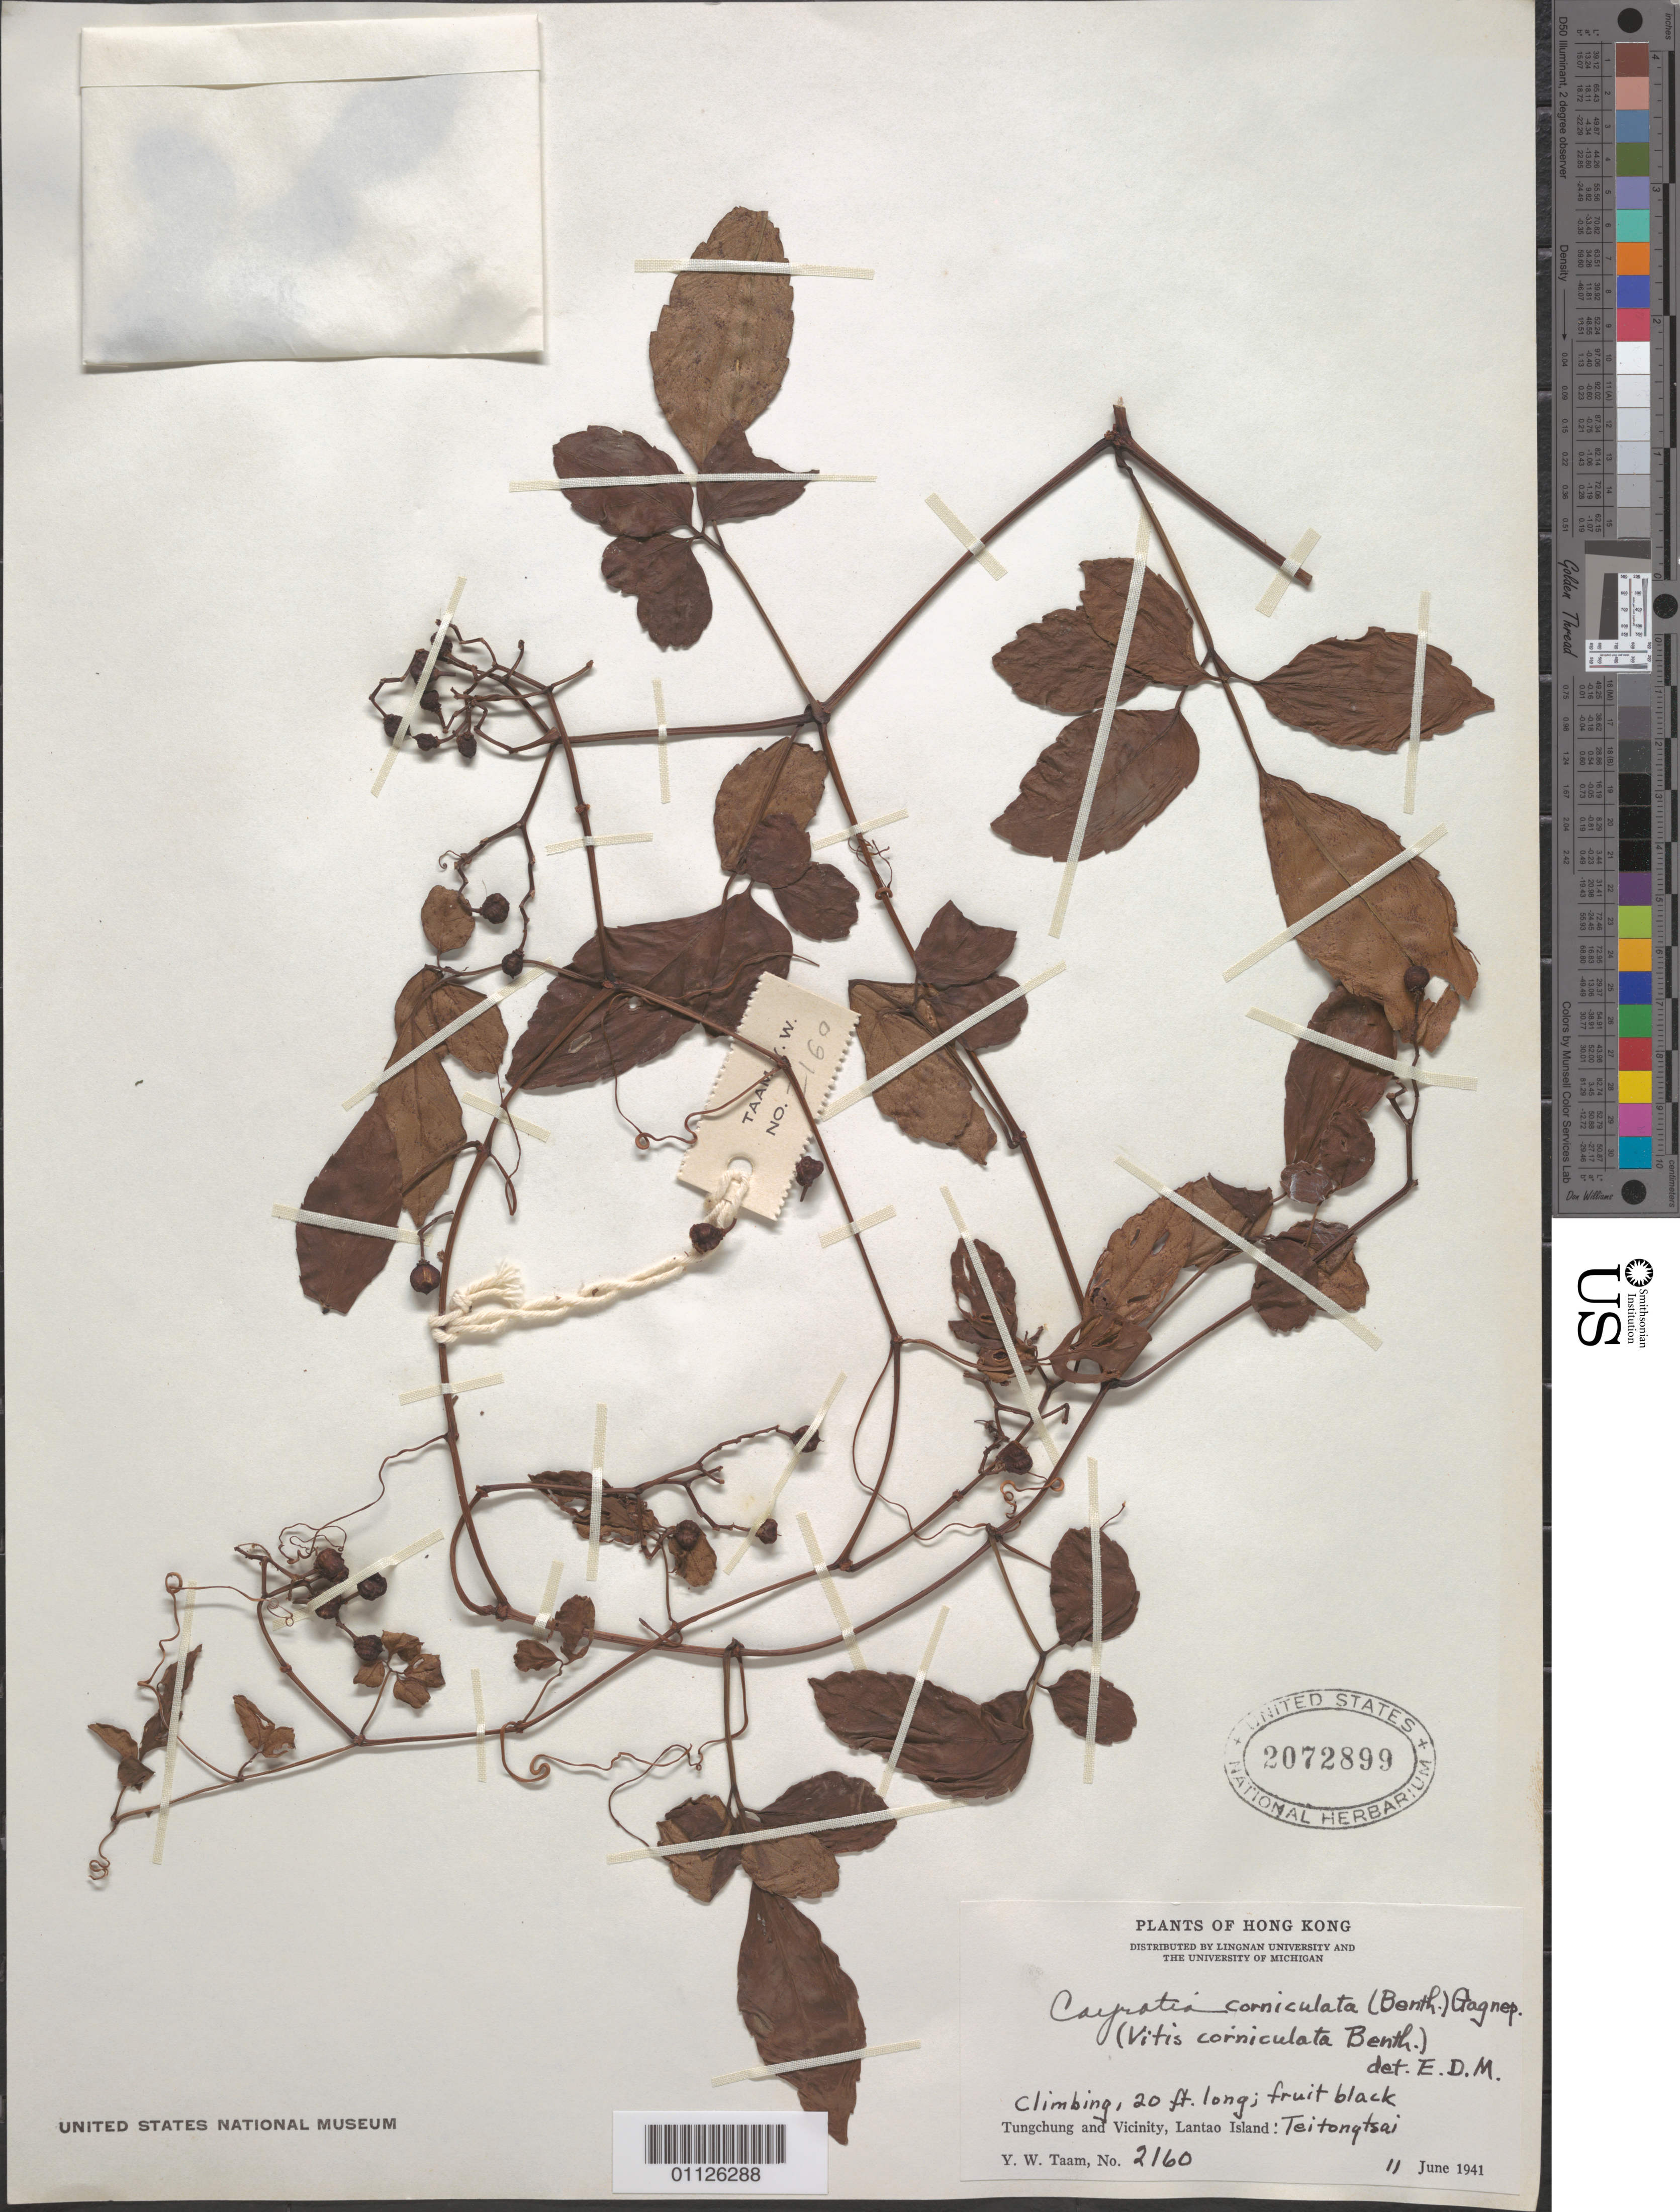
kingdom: Plantae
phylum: Tracheophyta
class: Magnoliopsida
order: Vitales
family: Vitaceae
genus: Causonis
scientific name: Causonis corniculata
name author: (Benth.) J. Wen & L.M. Lu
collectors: Y. W. Taam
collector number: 2160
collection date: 1941-06-11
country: China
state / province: Hong Kong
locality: Tungchung and Vicinity, Lantao Island.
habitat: Climbing.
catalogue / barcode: US 2072899